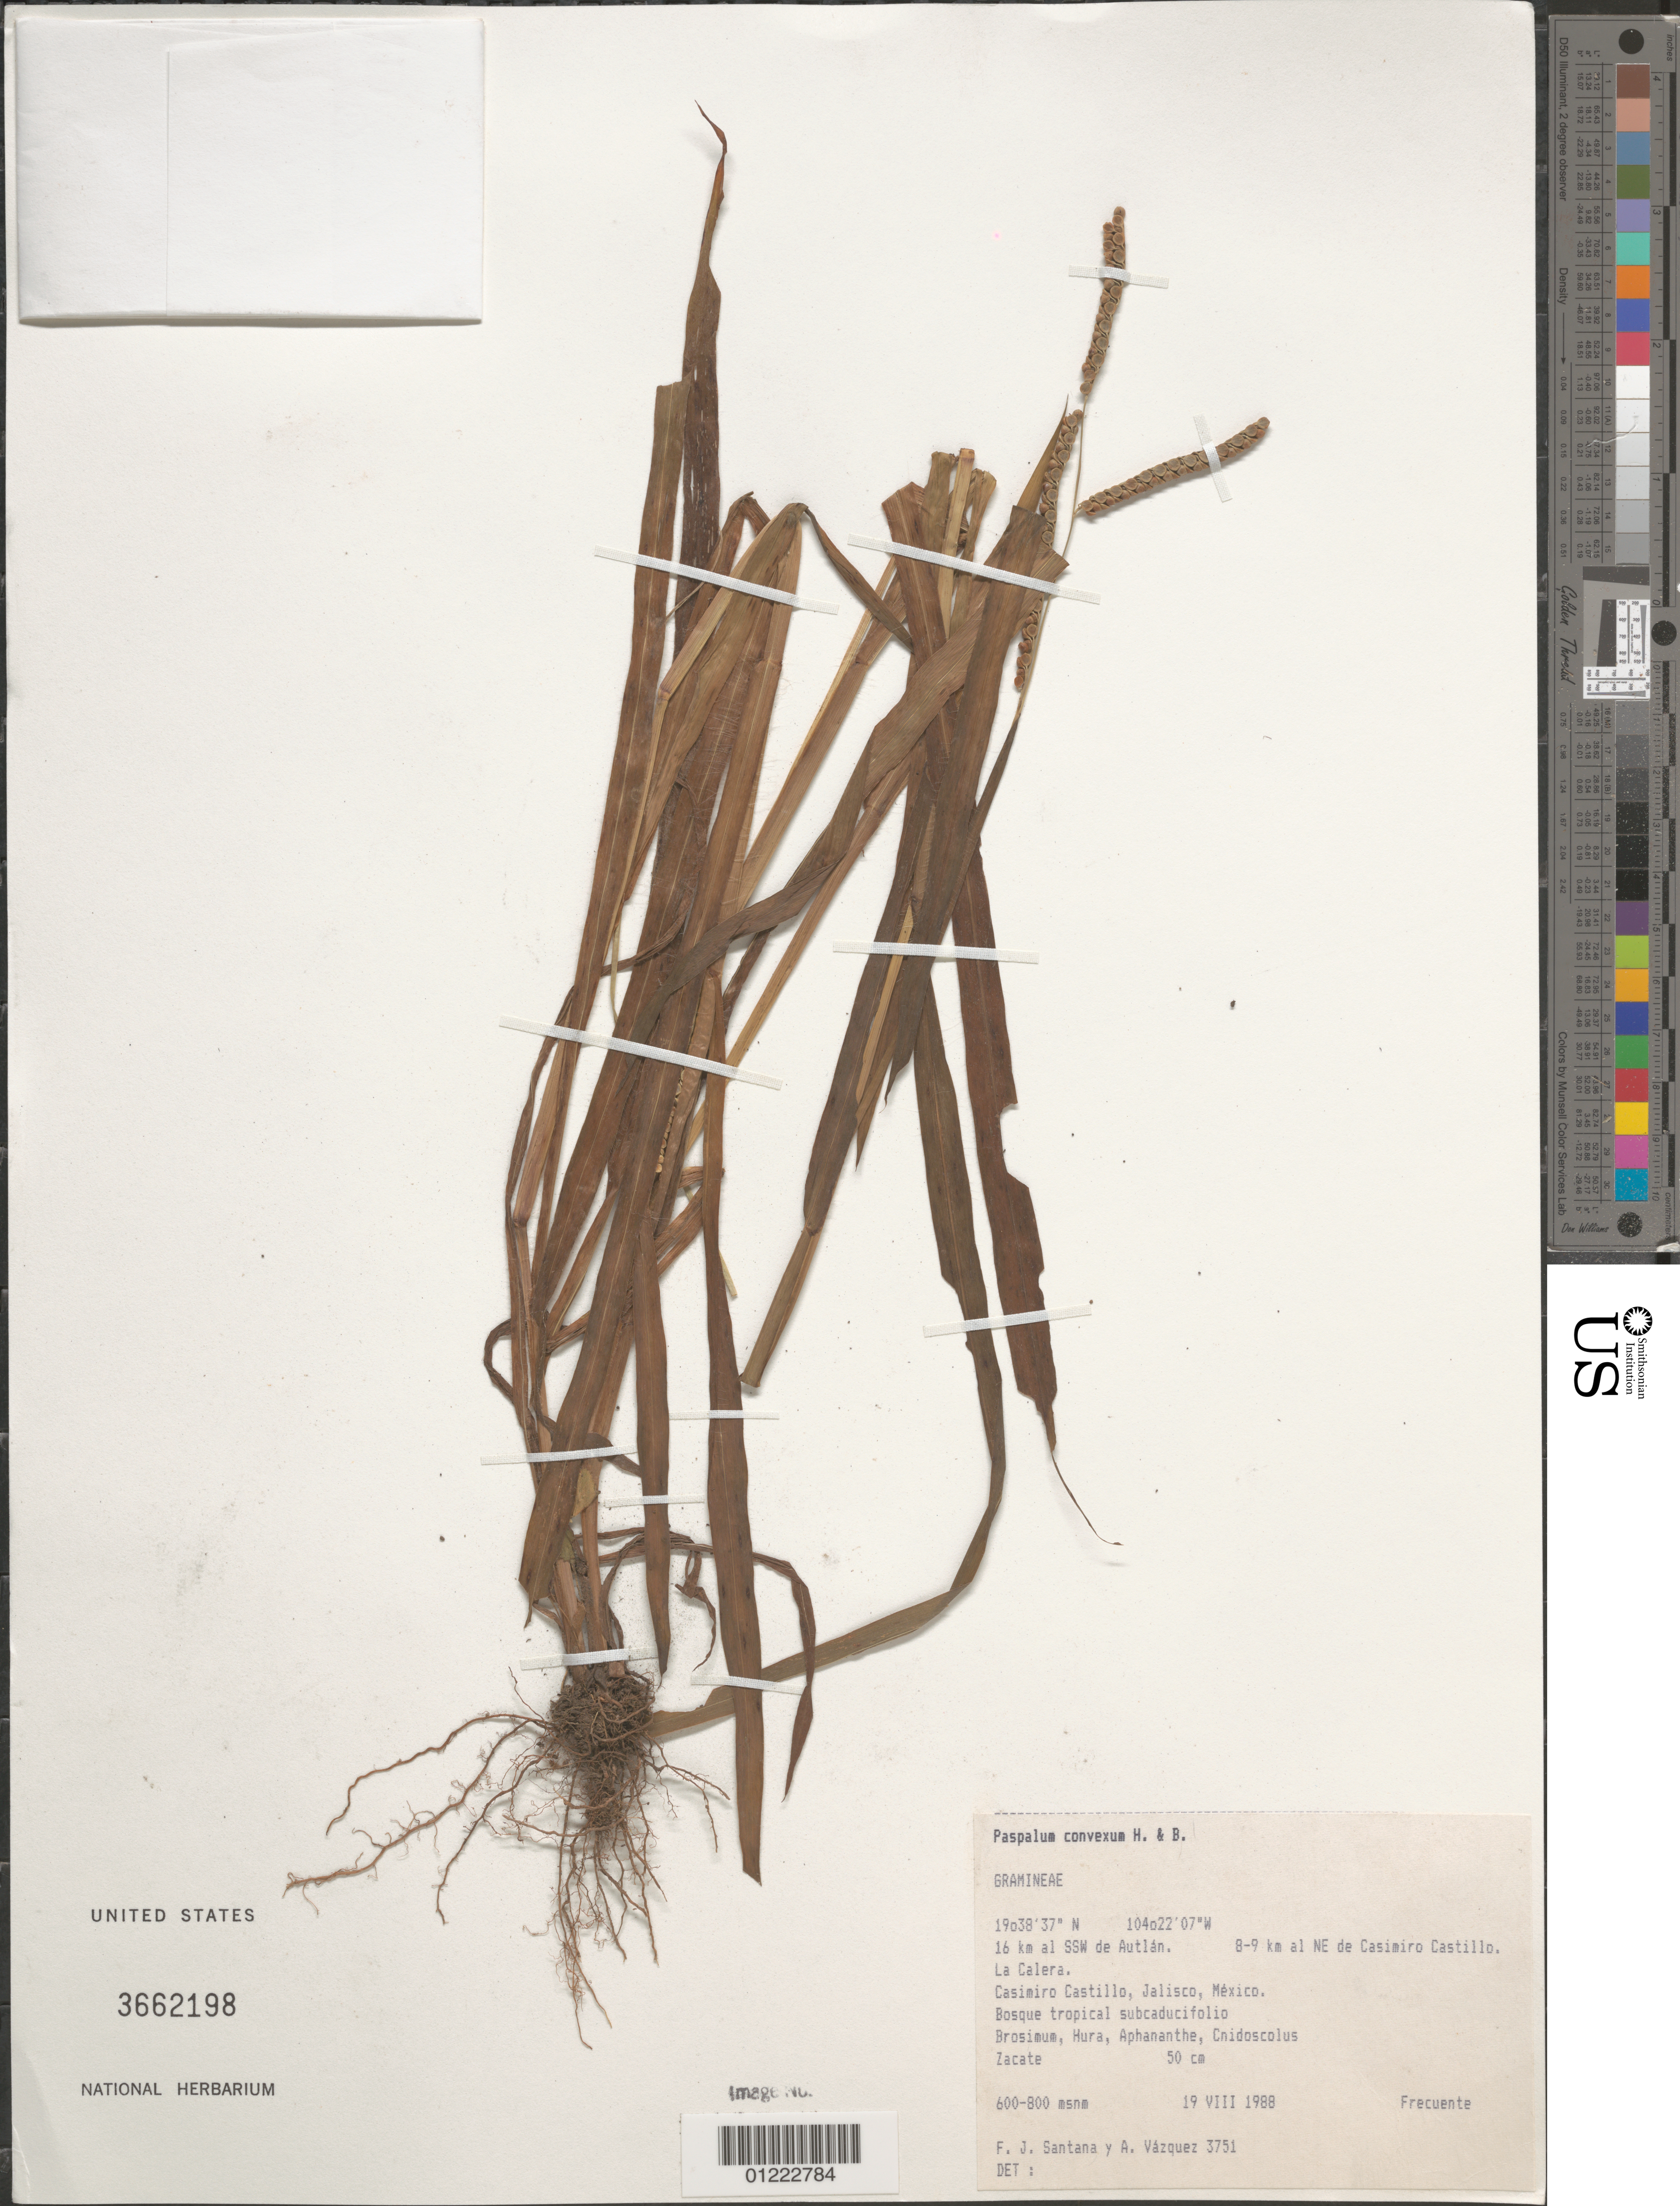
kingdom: Plantae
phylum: Tracheophyta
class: Liliopsida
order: Poales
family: Poaceae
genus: Paspalum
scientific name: Paspalum convexum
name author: Humb. & Bonpl. ex Flüggé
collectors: F. J. Santana M. & A. Vazquez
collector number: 3751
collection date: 1988-08-19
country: Mexico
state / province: Jalisco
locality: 16 ka al SSM de Autlán. 8-9 km al NE. La Calera.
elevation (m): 600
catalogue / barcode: US 3662198